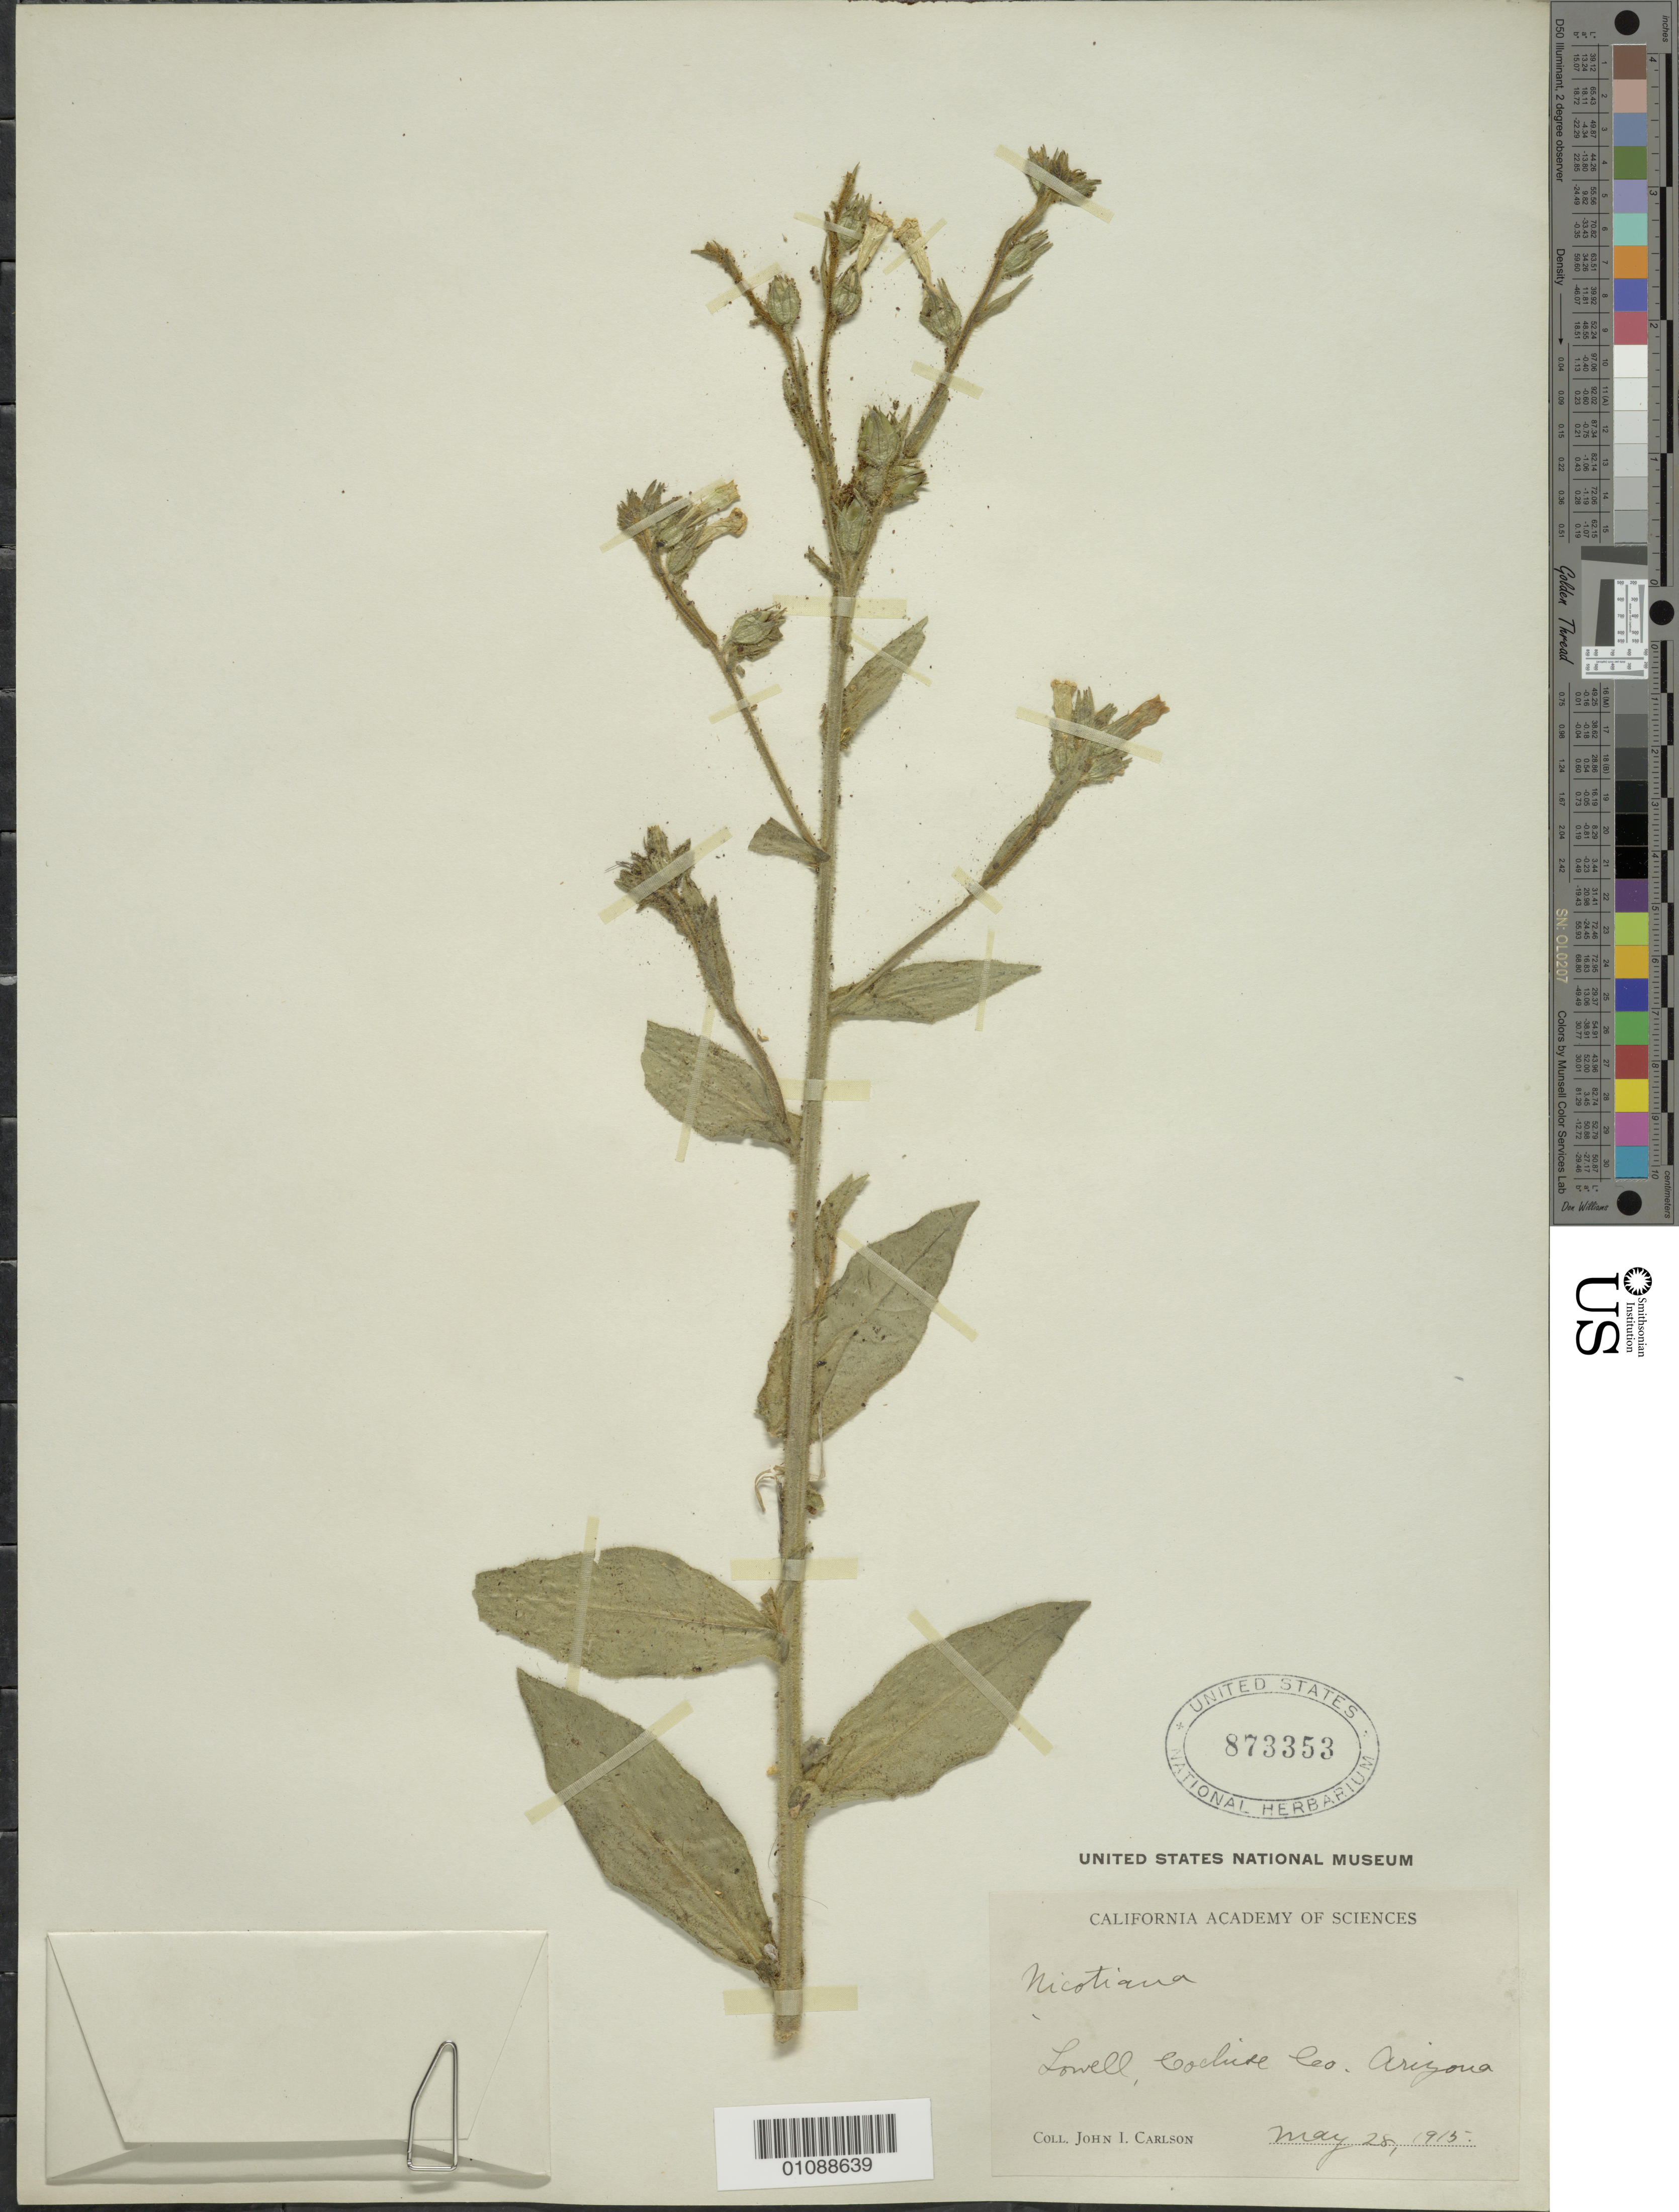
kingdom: Plantae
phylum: Tracheophyta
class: Magnoliopsida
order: Solanales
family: Solanaceae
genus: Nicotiana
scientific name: Nicotiana trigonophylla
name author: Dunal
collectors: J. Carlson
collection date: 1915-05-28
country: United States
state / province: Arizona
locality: Lowell, Cochise Co.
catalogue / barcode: US 873353